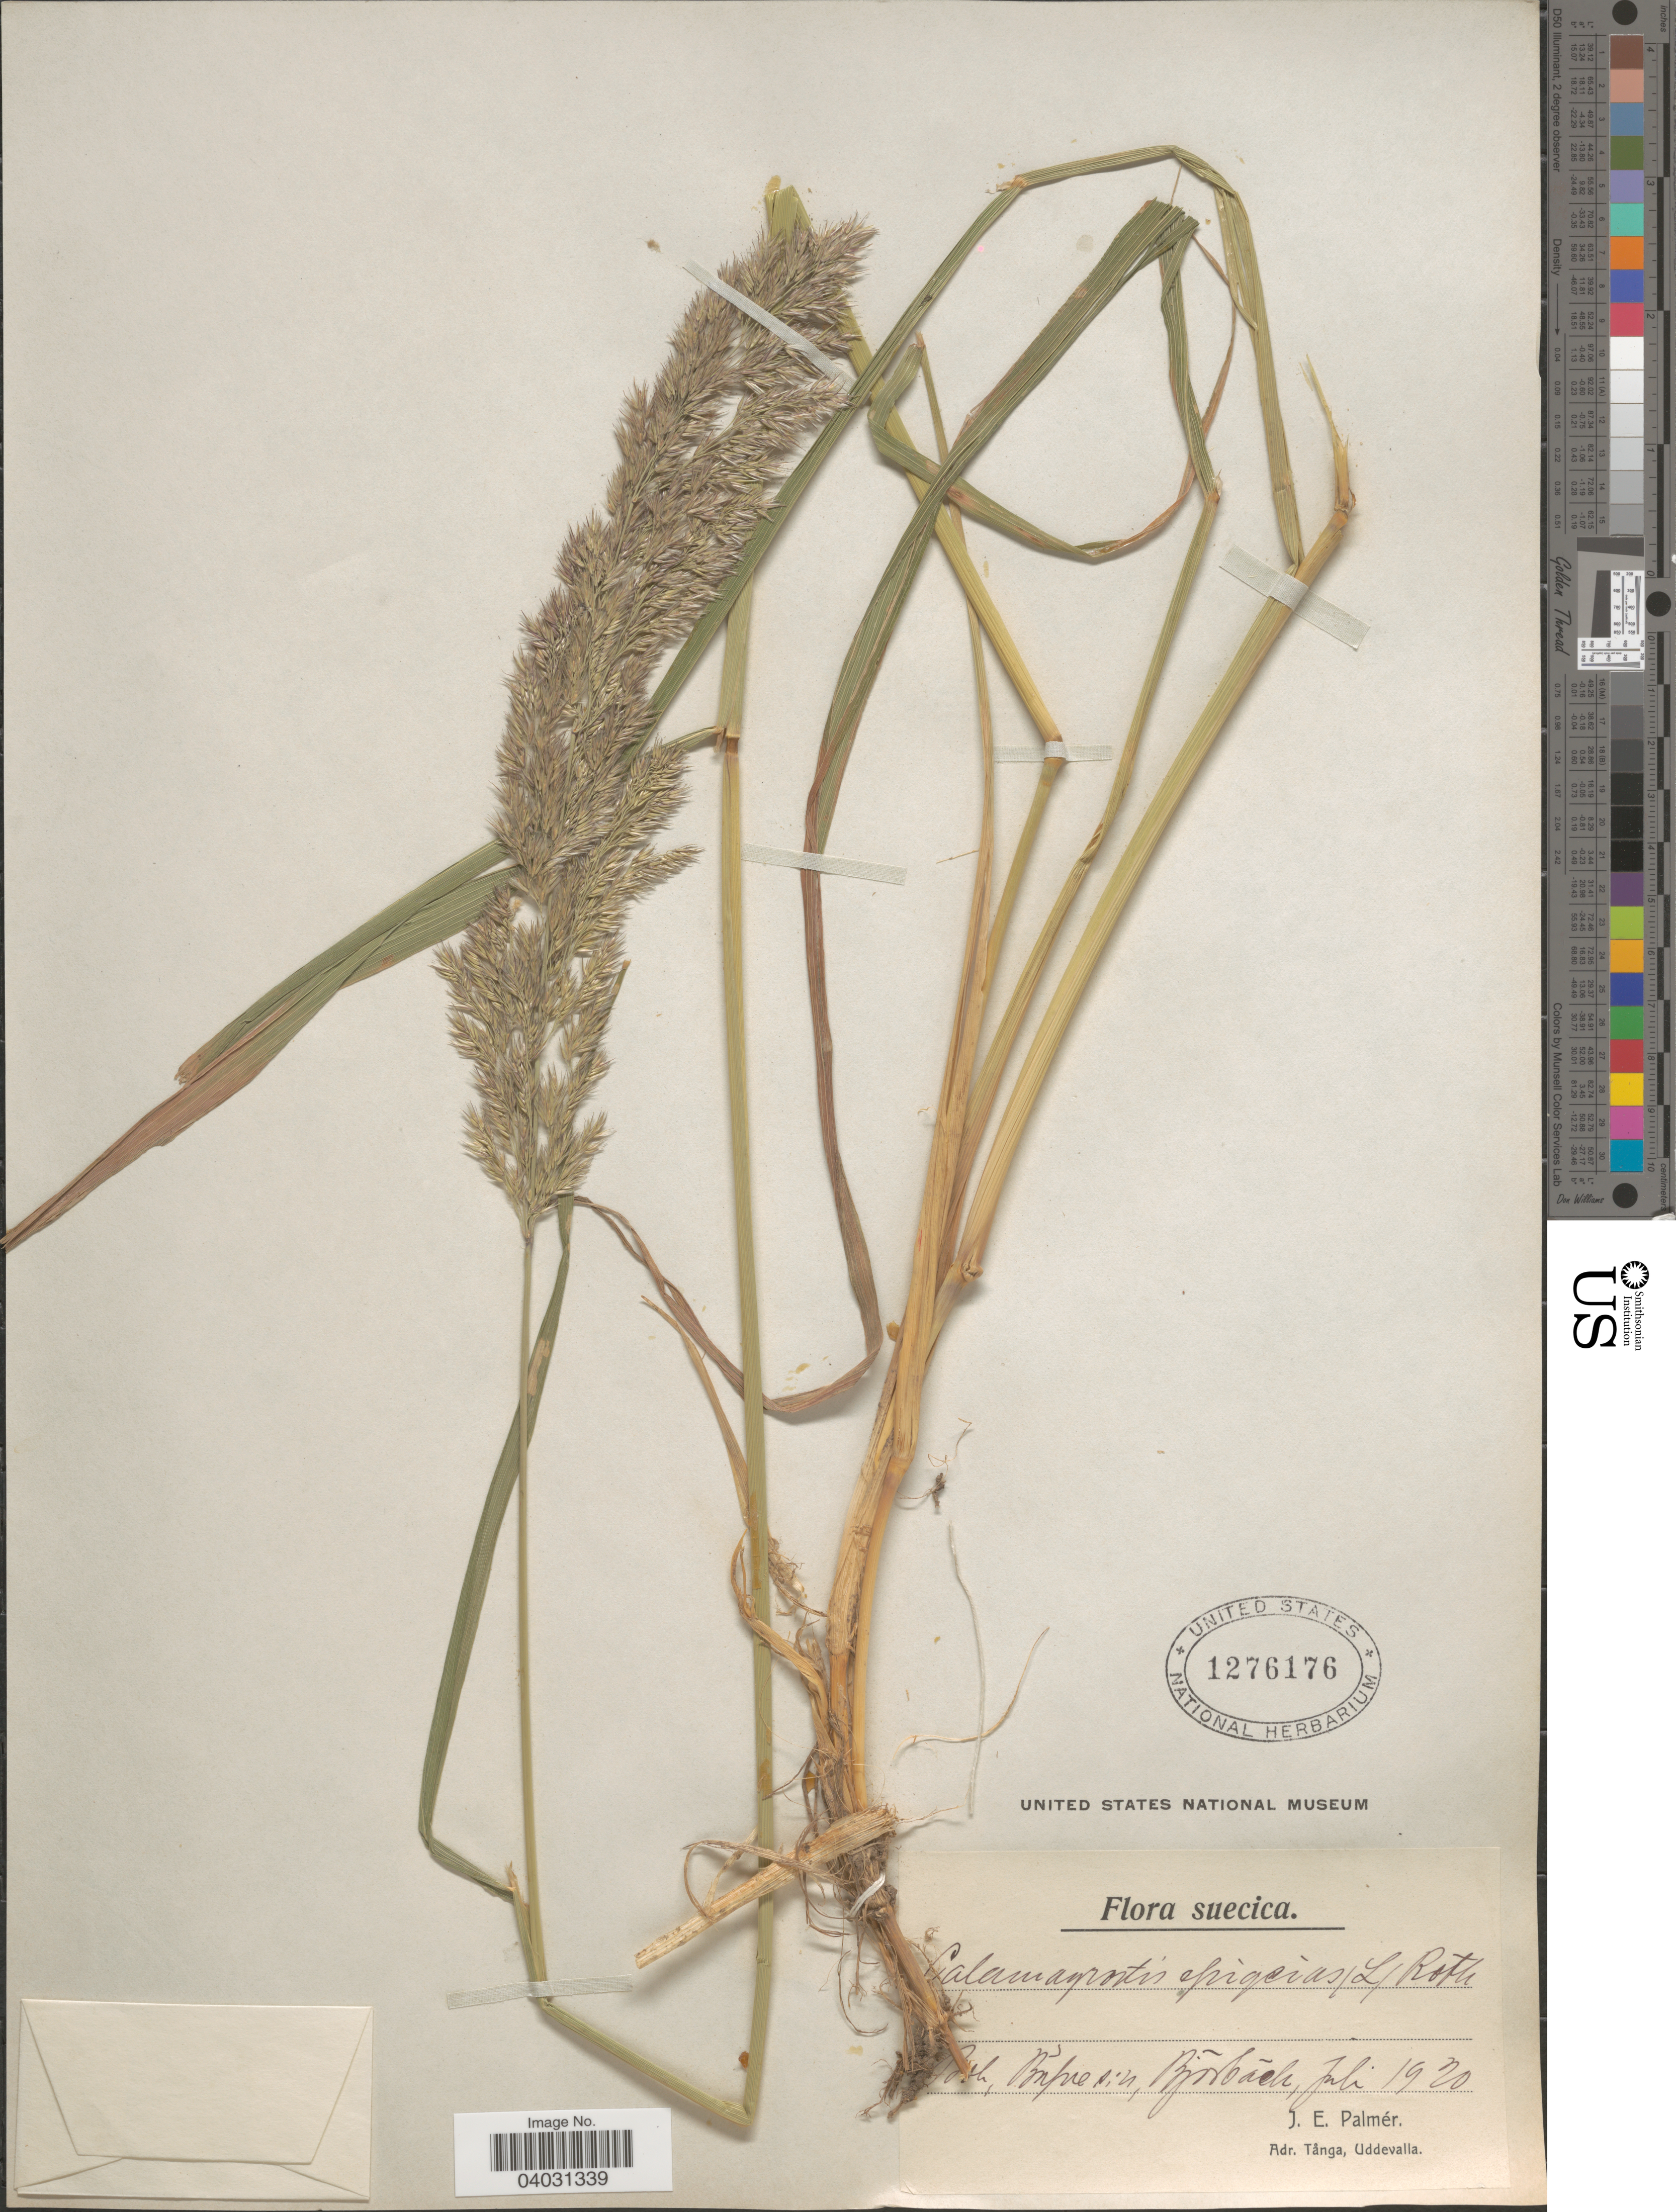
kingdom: Plantae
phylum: Tracheophyta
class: Liliopsida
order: Poales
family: Poaceae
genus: Calamagrostis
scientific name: Calamagrostis epigeios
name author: (L.) Roth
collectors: J. E. Palmér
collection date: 1920-07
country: Sweden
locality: Suecica. Posh [interpreted], Bupresin, Bjorbãck. [interpreted]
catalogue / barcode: US 1276176